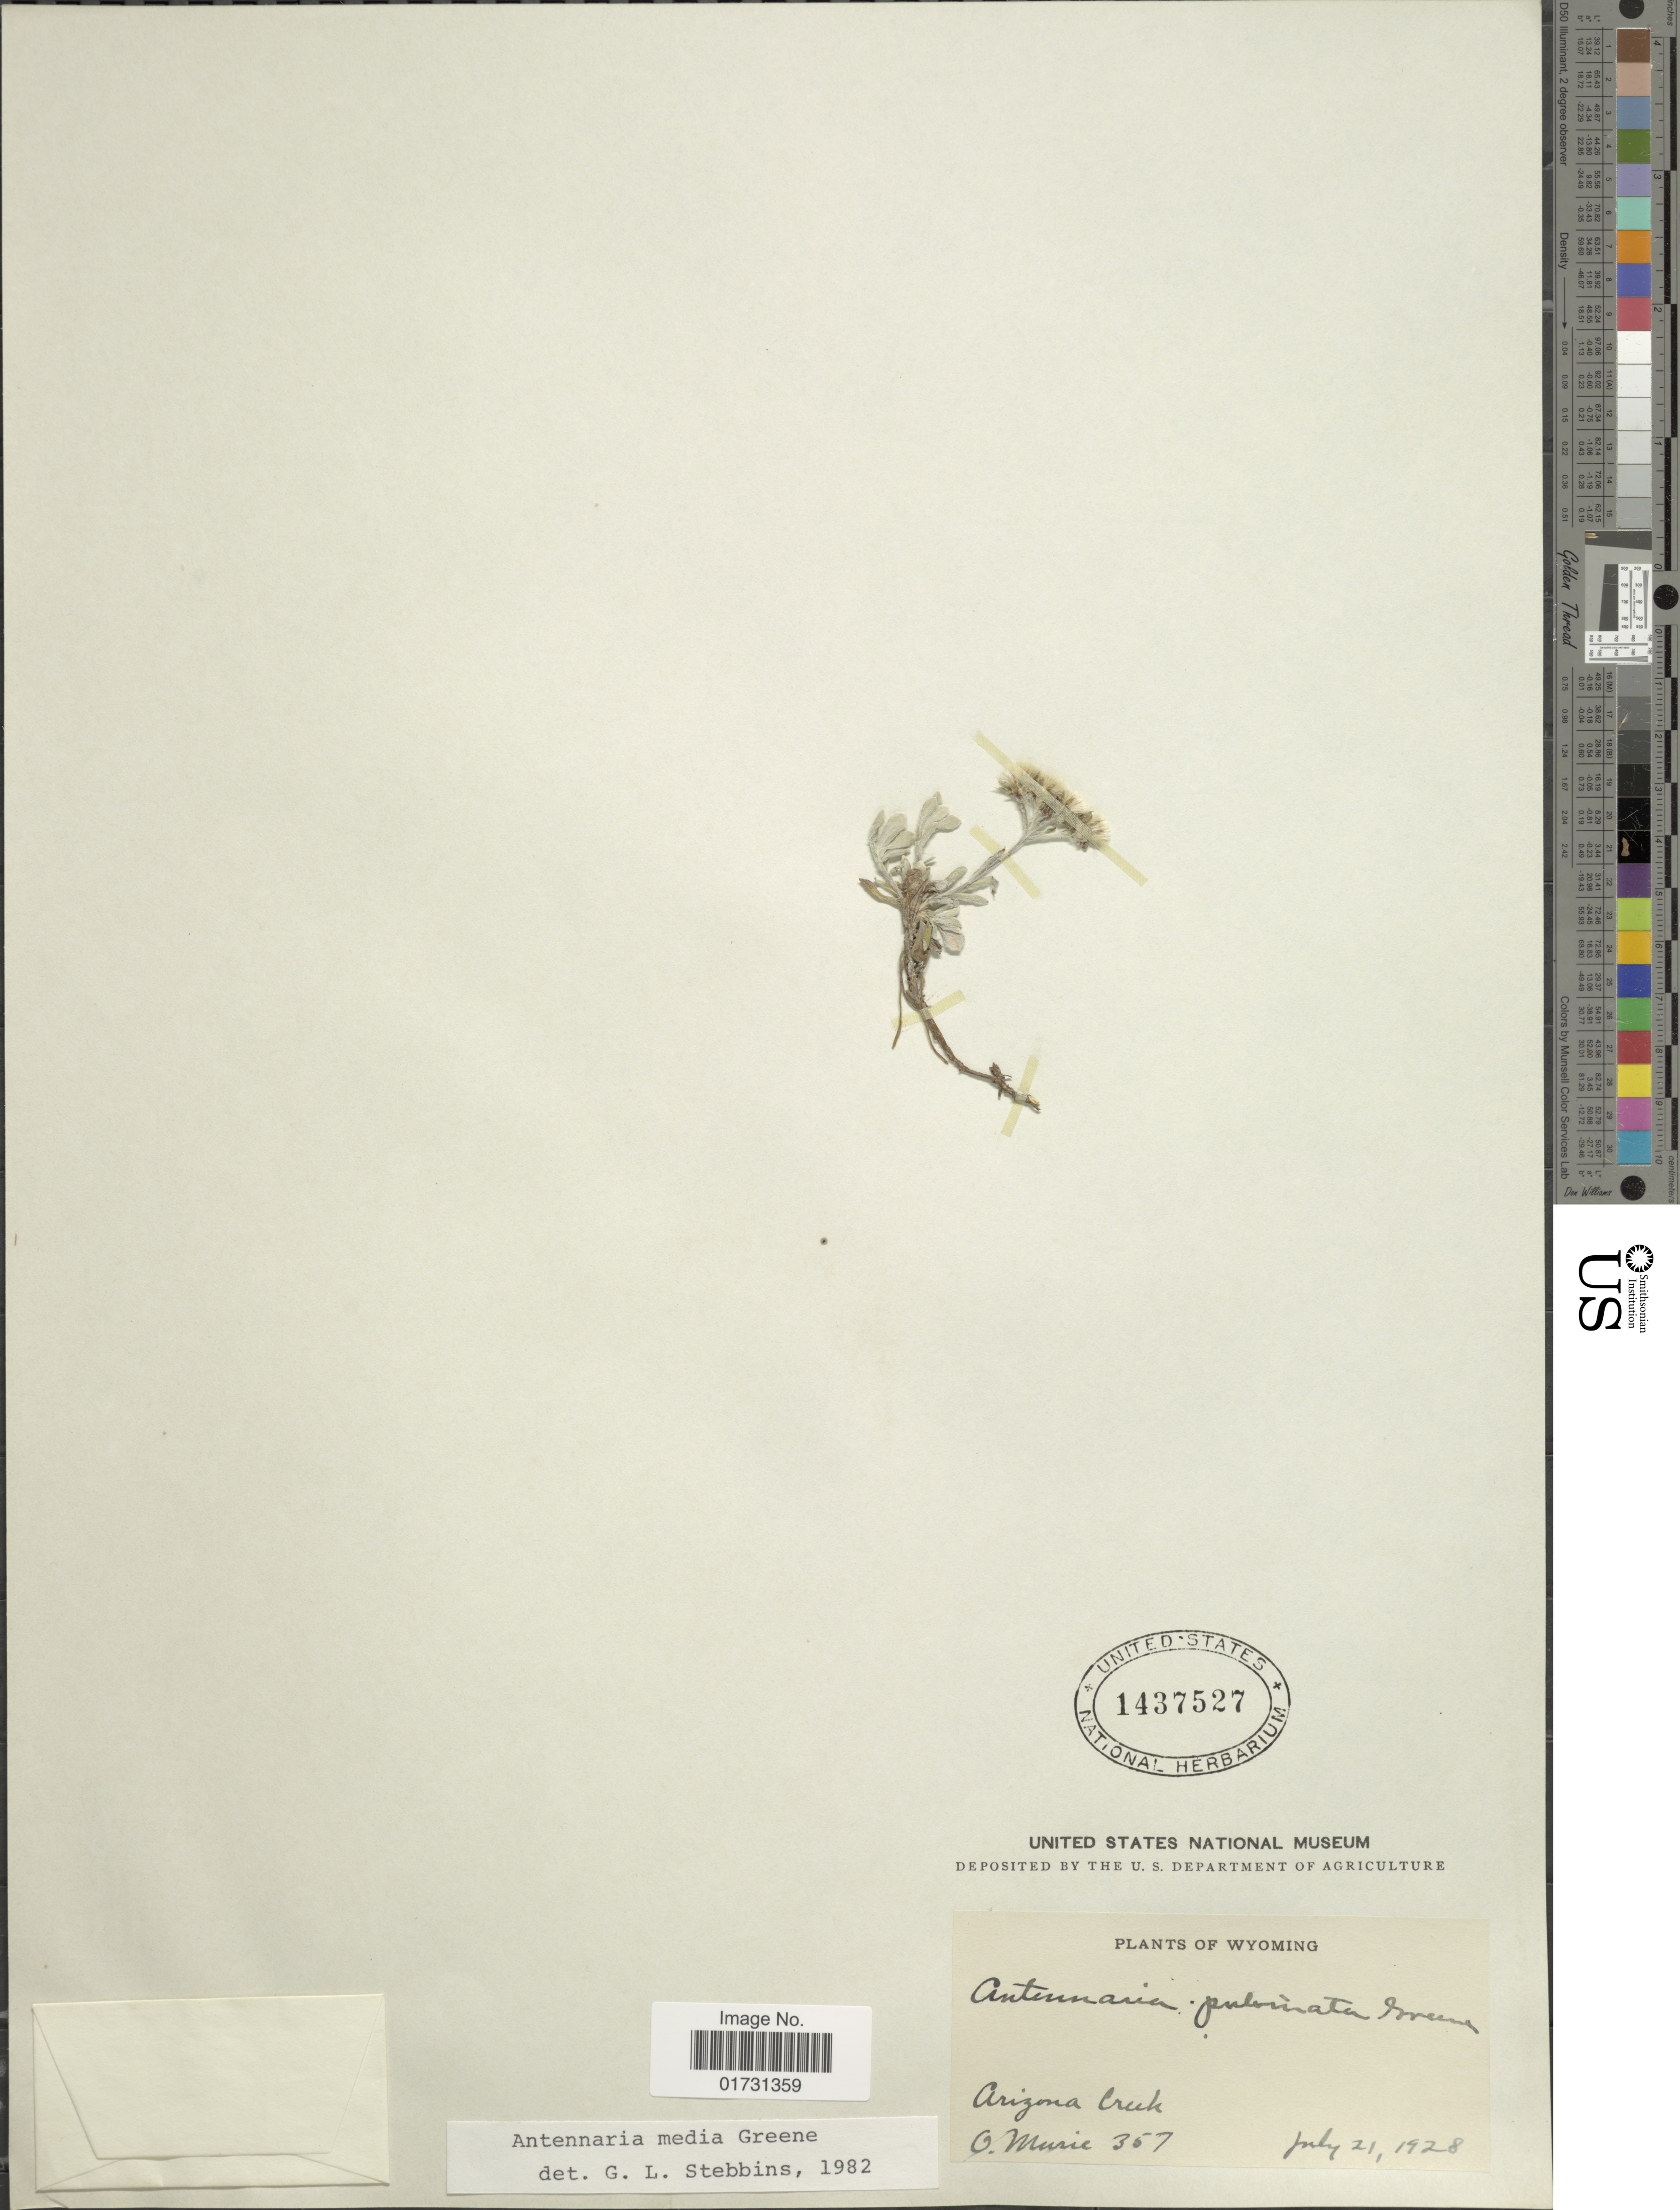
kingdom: Plantae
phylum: Tracheophyta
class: Magnoliopsida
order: Asterales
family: Asteraceae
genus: Antennaria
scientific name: Antennaria media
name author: Greene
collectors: O. Murie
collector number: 357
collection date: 1928-07-21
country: United States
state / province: Wyoming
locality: Arizona Creek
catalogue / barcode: US 1437527